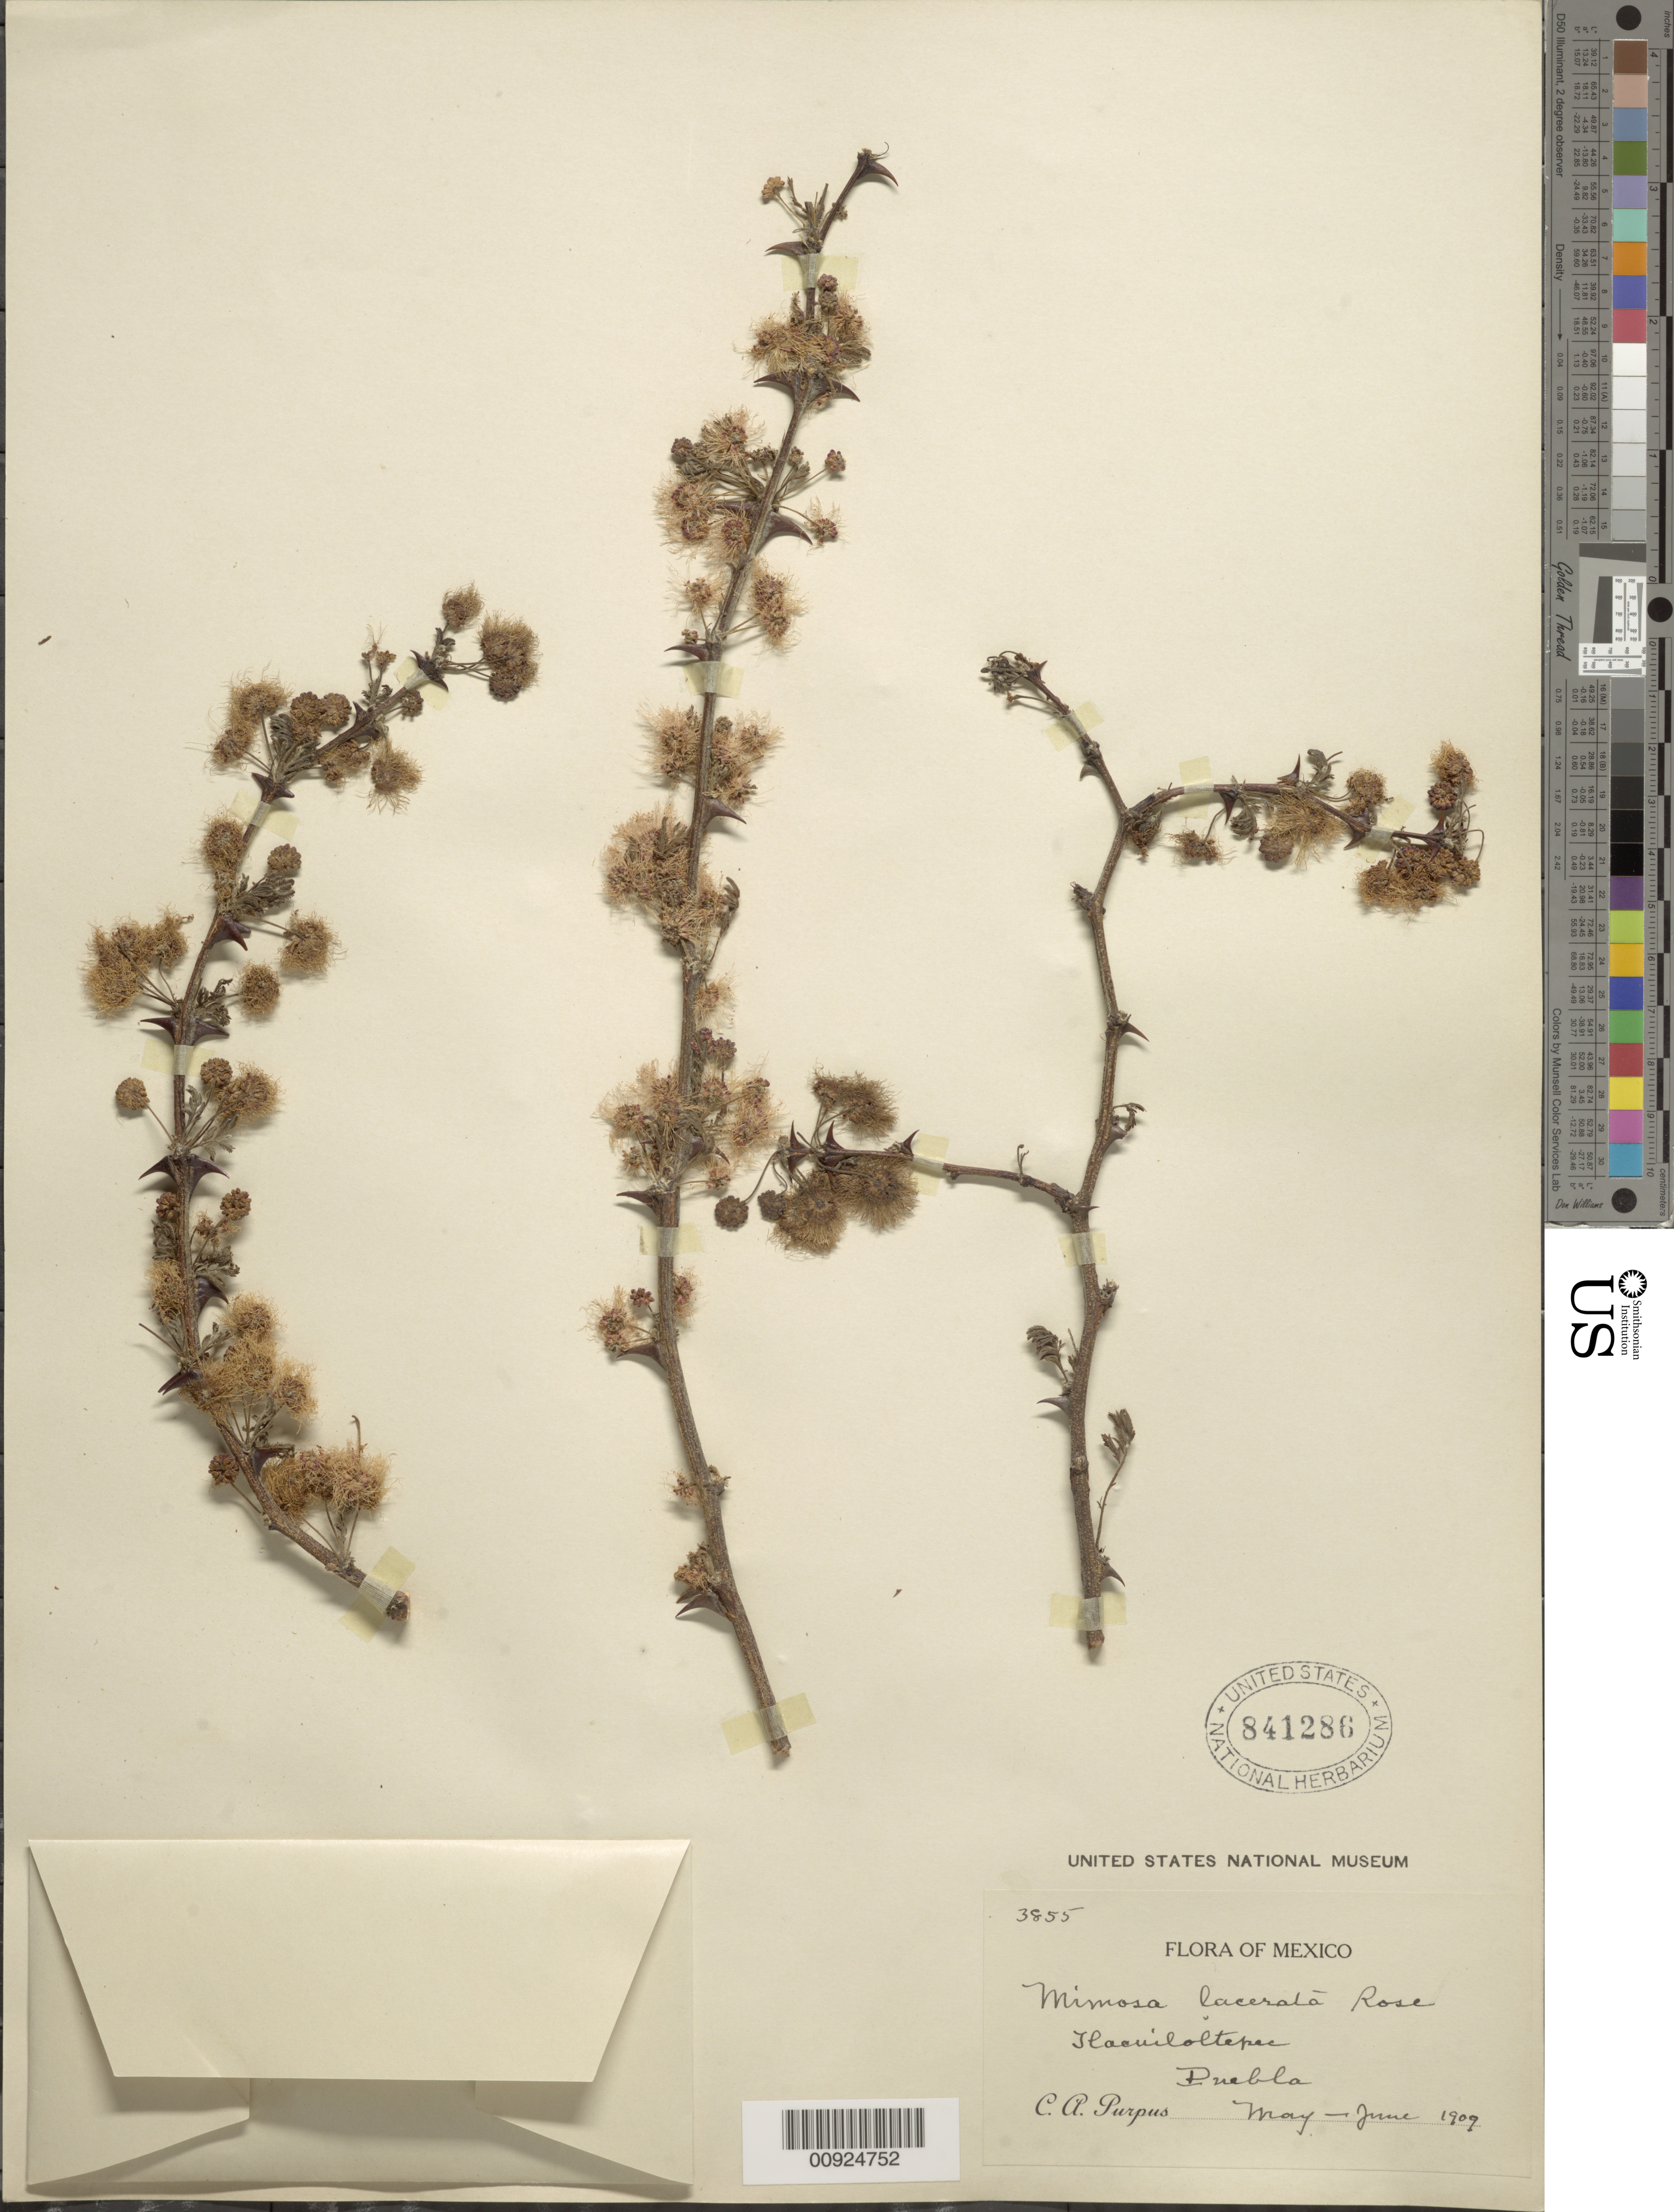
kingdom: Plantae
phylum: Tracheophyta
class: Magnoliopsida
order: Fabales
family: Fabaceae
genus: Mimosa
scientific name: Mimosa lacerata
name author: Rose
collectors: C. A. Purpus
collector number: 3855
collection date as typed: May 1909 to -- Jun 1909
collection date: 1909-05/1909-06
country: Mexico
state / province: Puebla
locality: Tlacuiloltepec, Puebla.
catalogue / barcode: US 841286